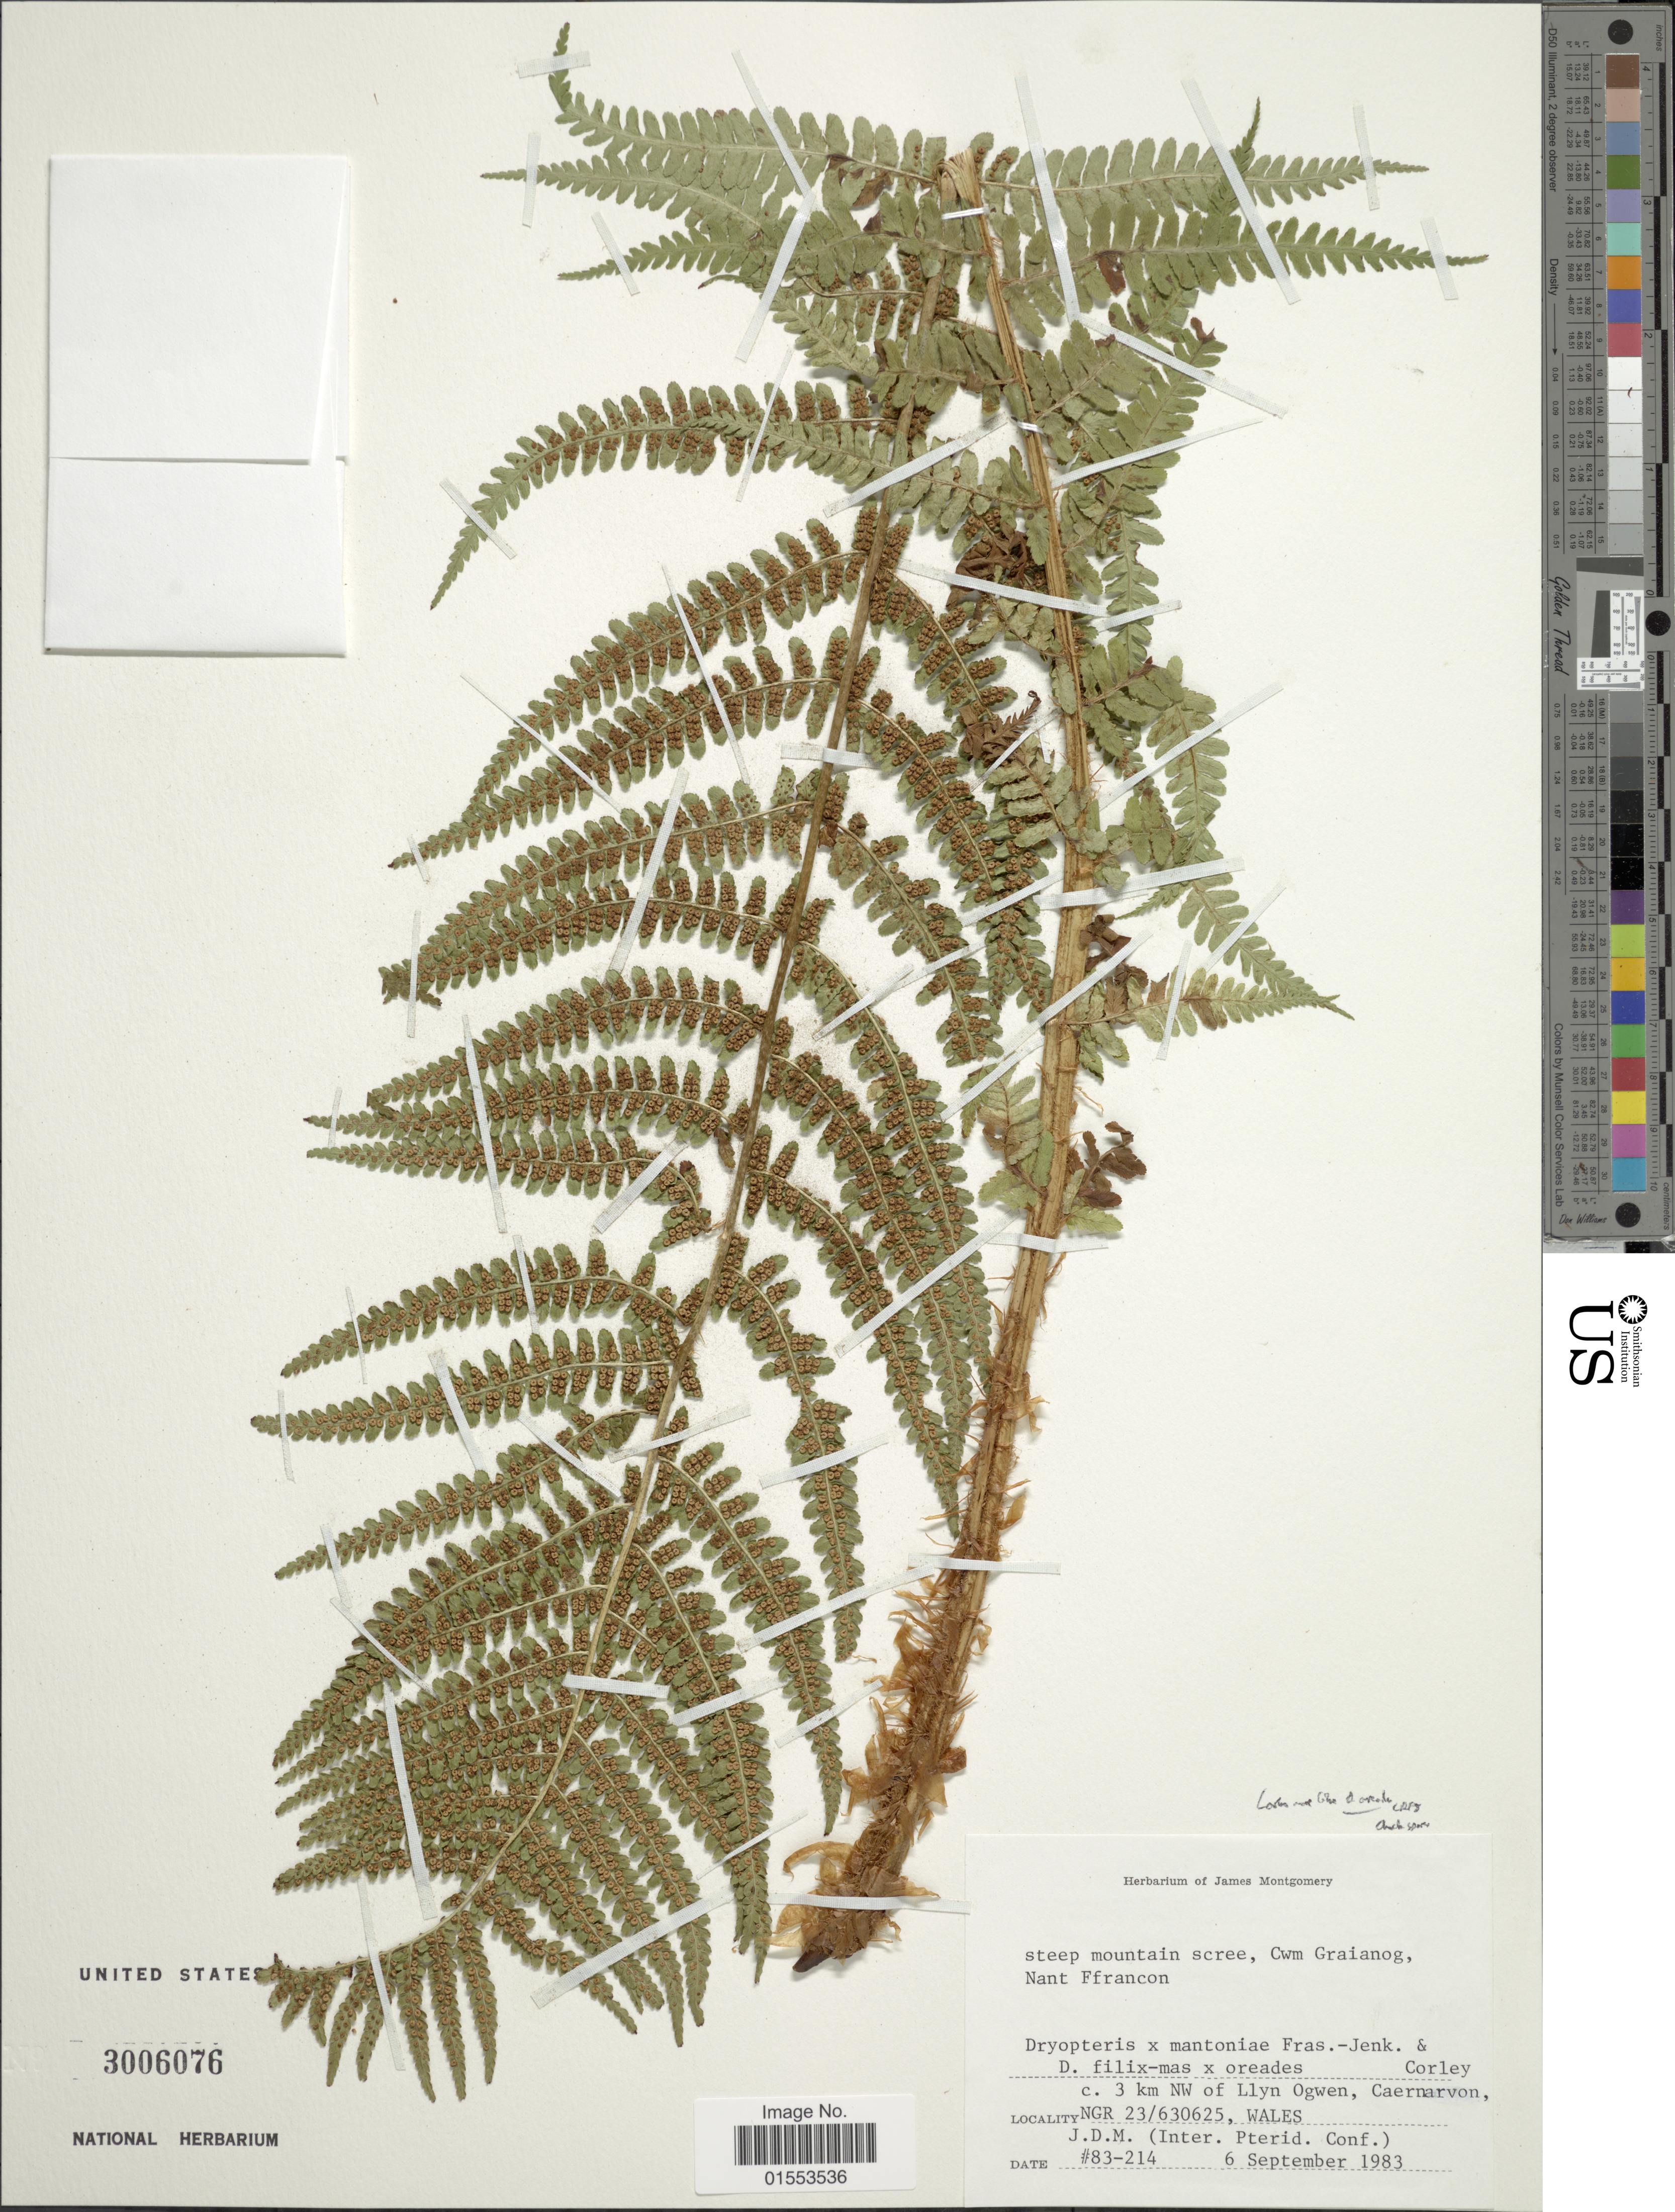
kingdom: Plantae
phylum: Tracheophyta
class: Polypodiopsida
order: Polypodiales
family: Dryopteridaceae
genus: Dryopteris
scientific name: Dryopteris x mantoniae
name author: Fraser-Jenk. & Corley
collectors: ex Herb. James Montgomery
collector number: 83-214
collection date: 1983-09-06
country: United Kingdom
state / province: Wales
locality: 3 km NW of Llyn Ogwen Caernawm, NGR 23/630625, Wales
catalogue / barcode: US 3006076